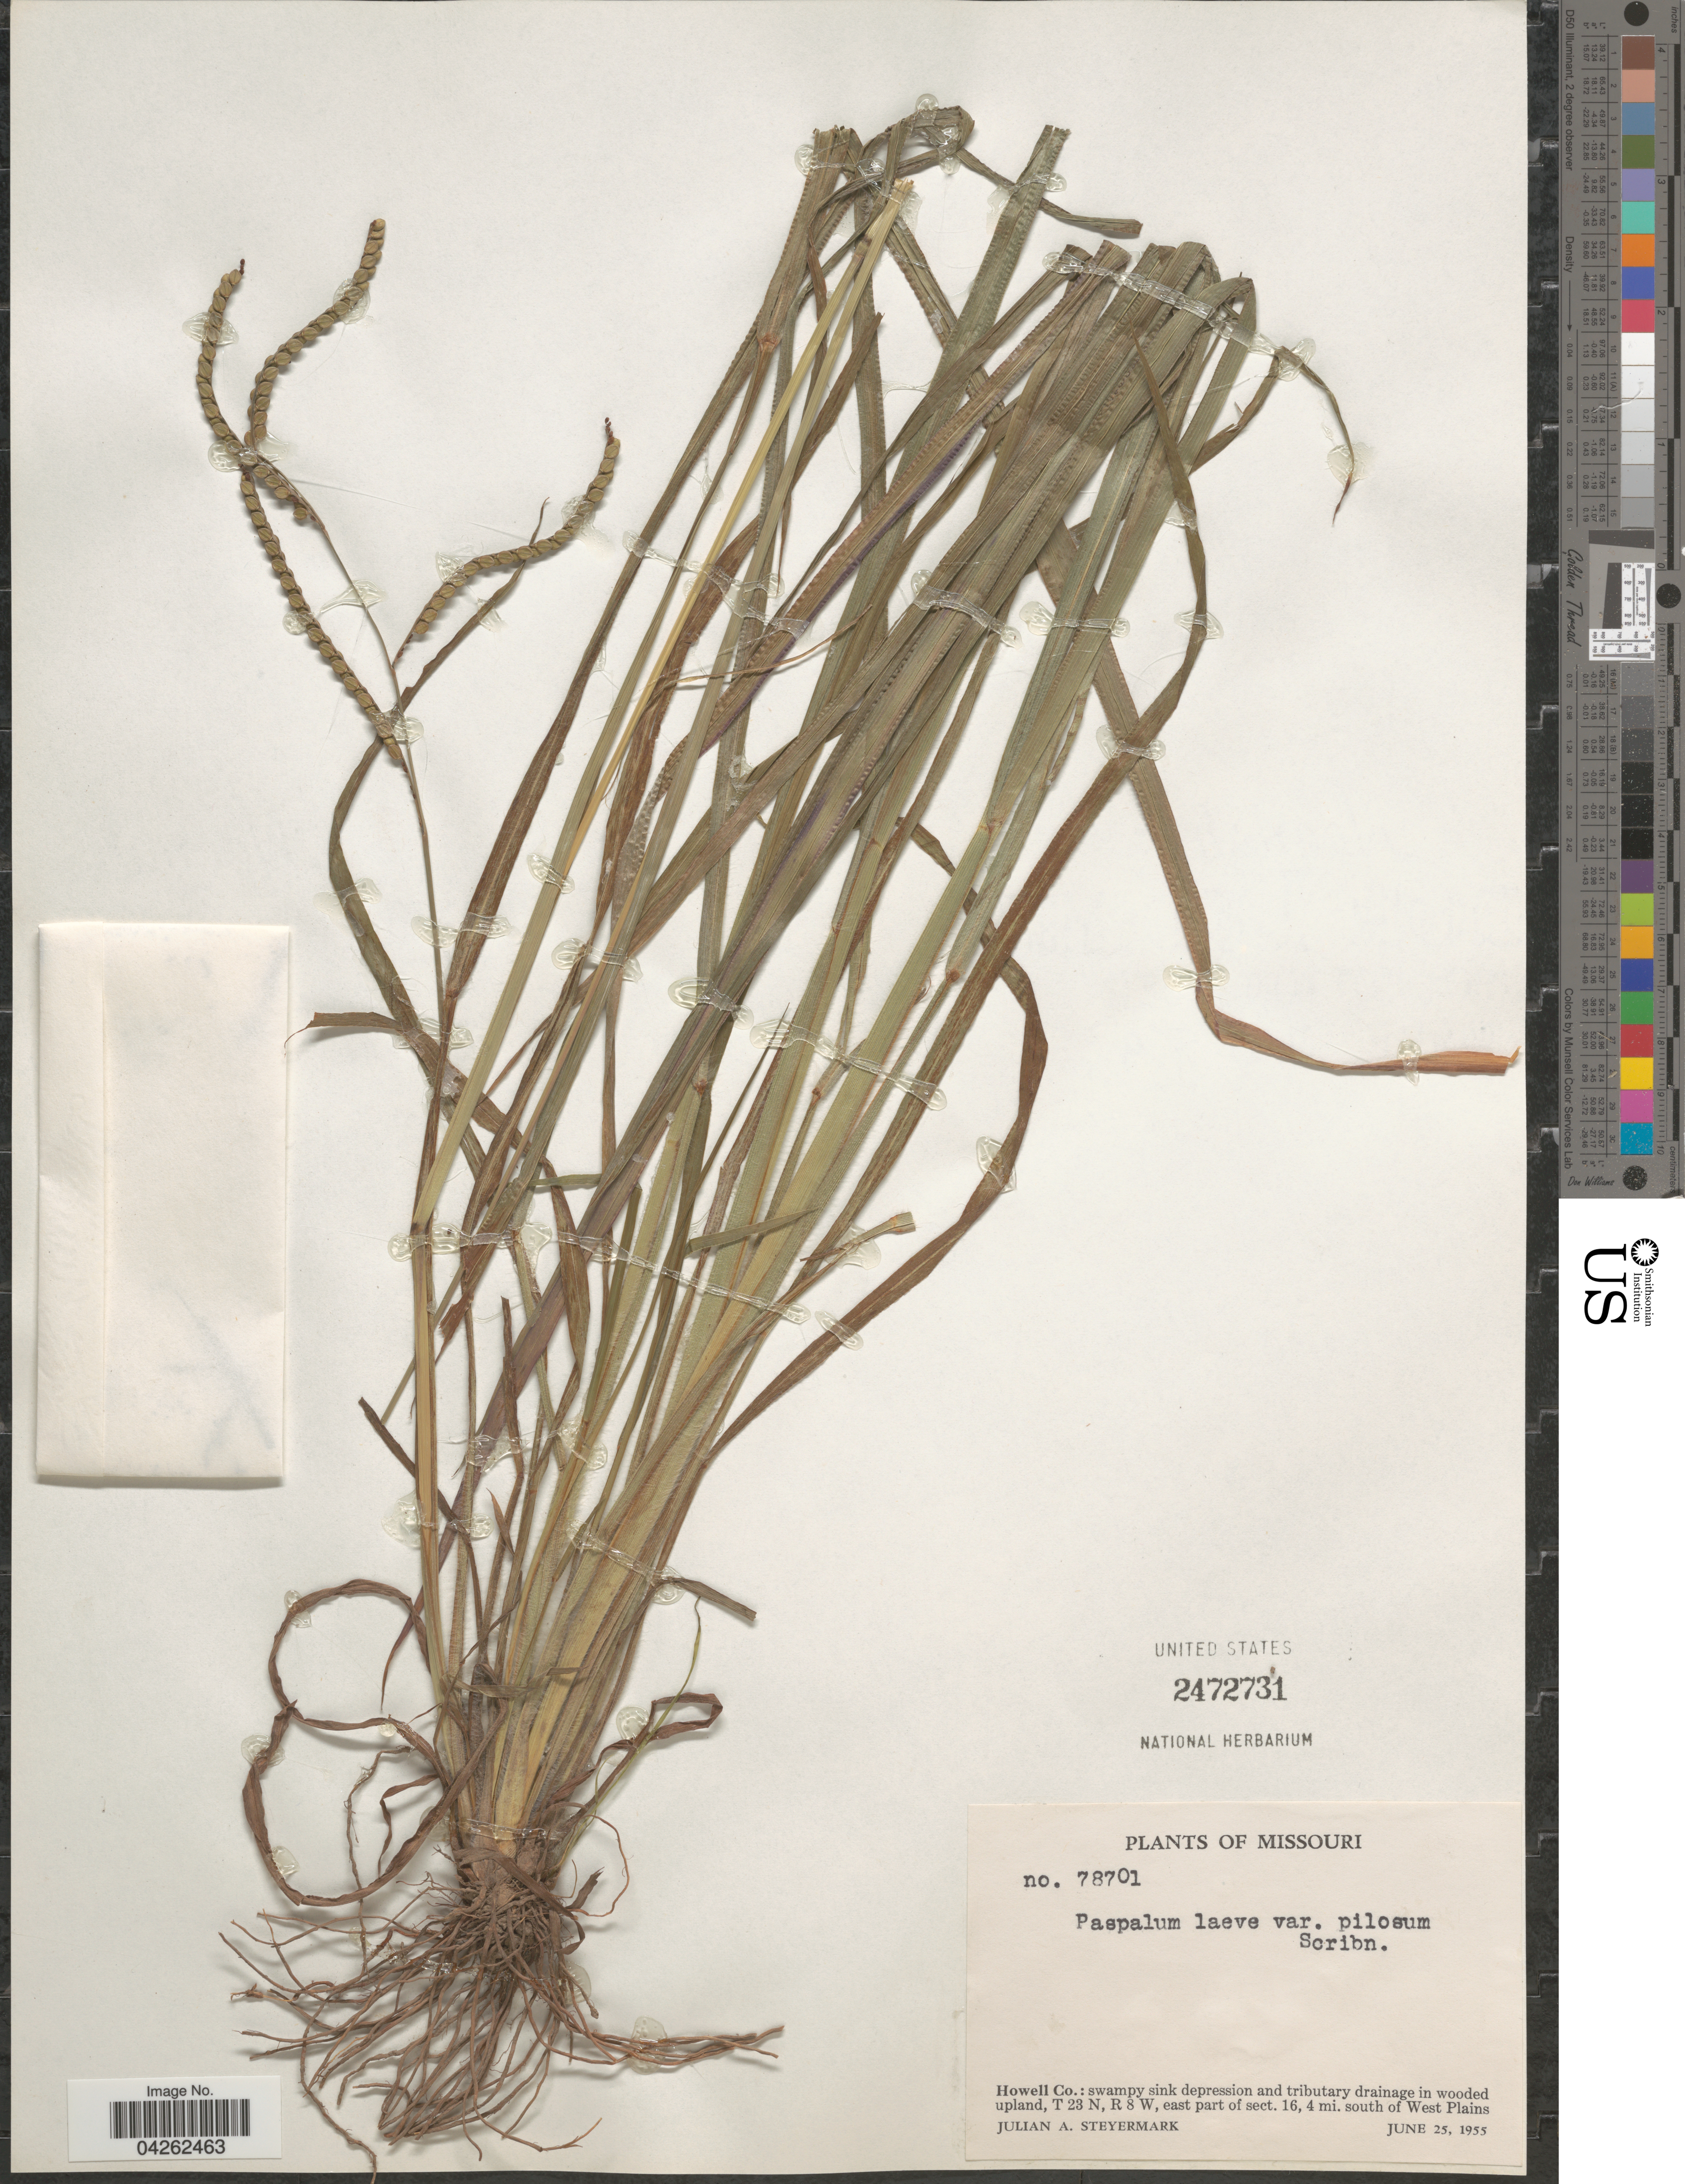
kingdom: Plantae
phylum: Tracheophyta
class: Liliopsida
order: Poales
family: Poaceae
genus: Paspalum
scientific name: Paspalum laeve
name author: Michx.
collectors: J. Steyermark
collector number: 78701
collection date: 1955-06-25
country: United States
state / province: Missouri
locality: Howell Co.: swampy sink depression and tributary drainage in wooded upland, T 23 N, R 8W, east part of sect. 16, 4 mi. south of West Plains.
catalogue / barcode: US 2472731